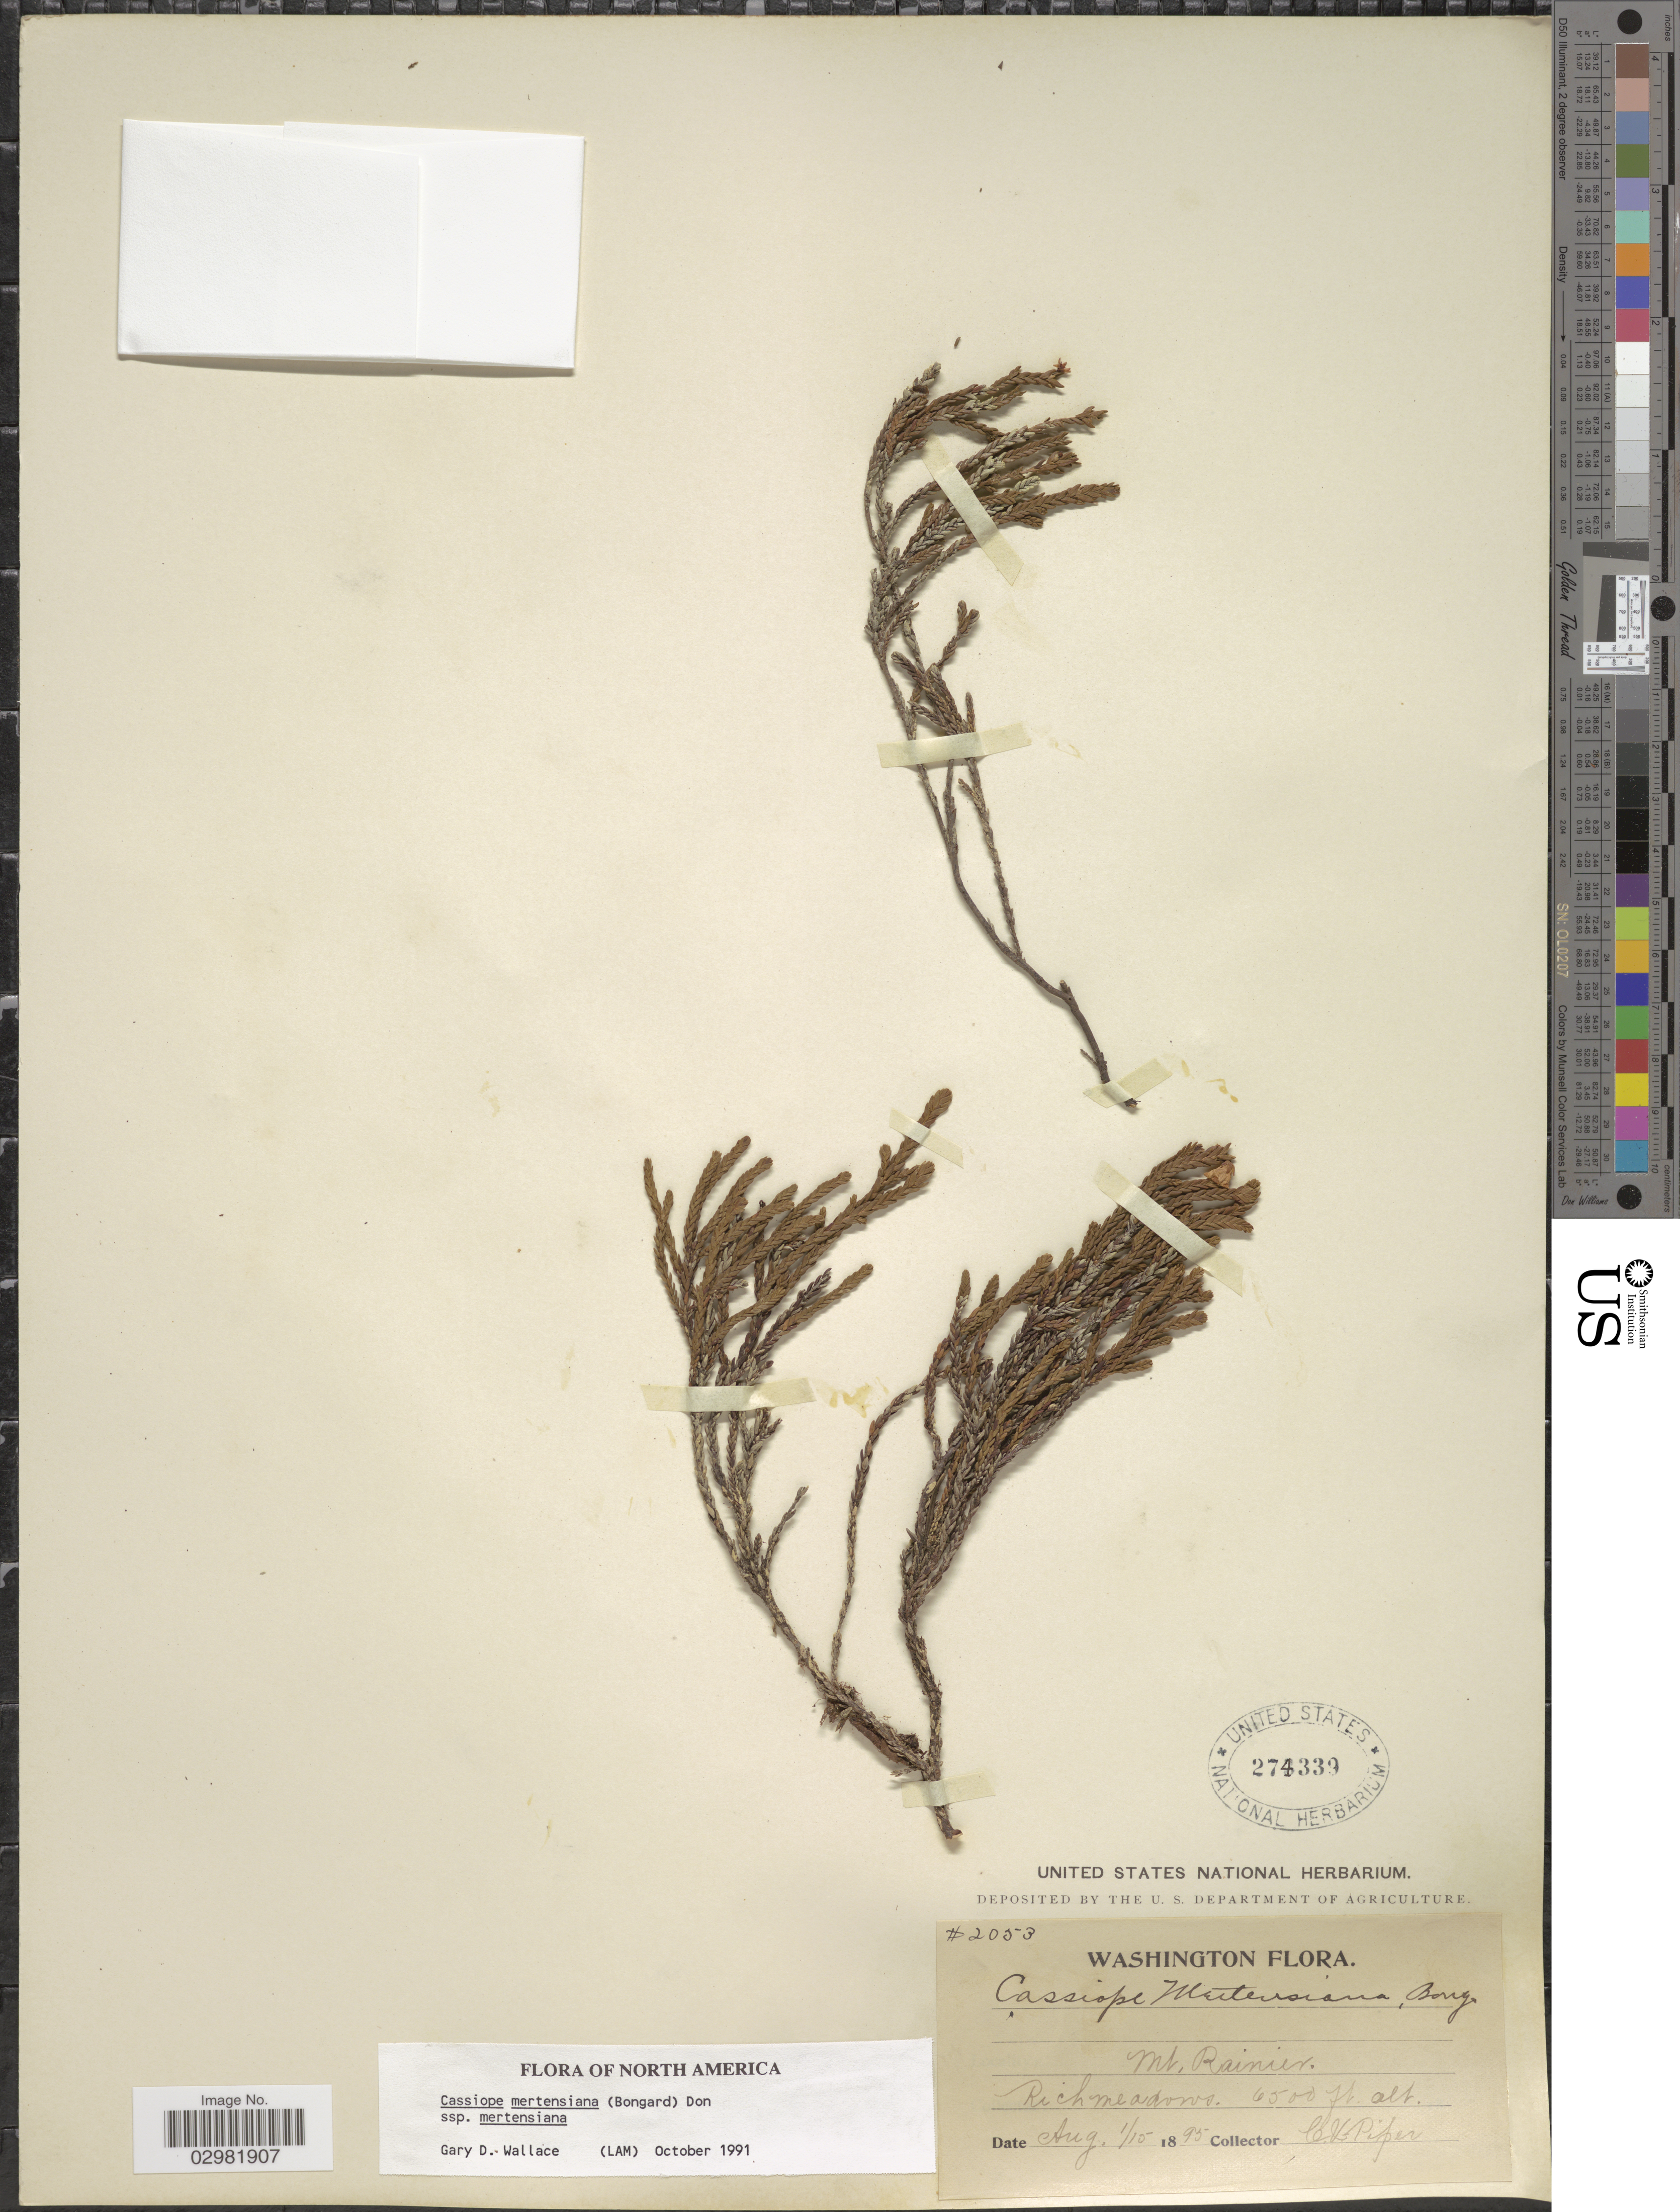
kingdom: Plantae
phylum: Tracheophyta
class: Magnoliopsida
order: Ericales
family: Ericaceae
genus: Cassiope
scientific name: Cassiope mertensiana subsp. mertensiana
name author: (Bong.) G. Don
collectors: C. V. Piper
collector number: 2053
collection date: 1895-08-01/1895-08-15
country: United States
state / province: Washington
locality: Mt. Rainier.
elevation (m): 1981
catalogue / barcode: US 274339